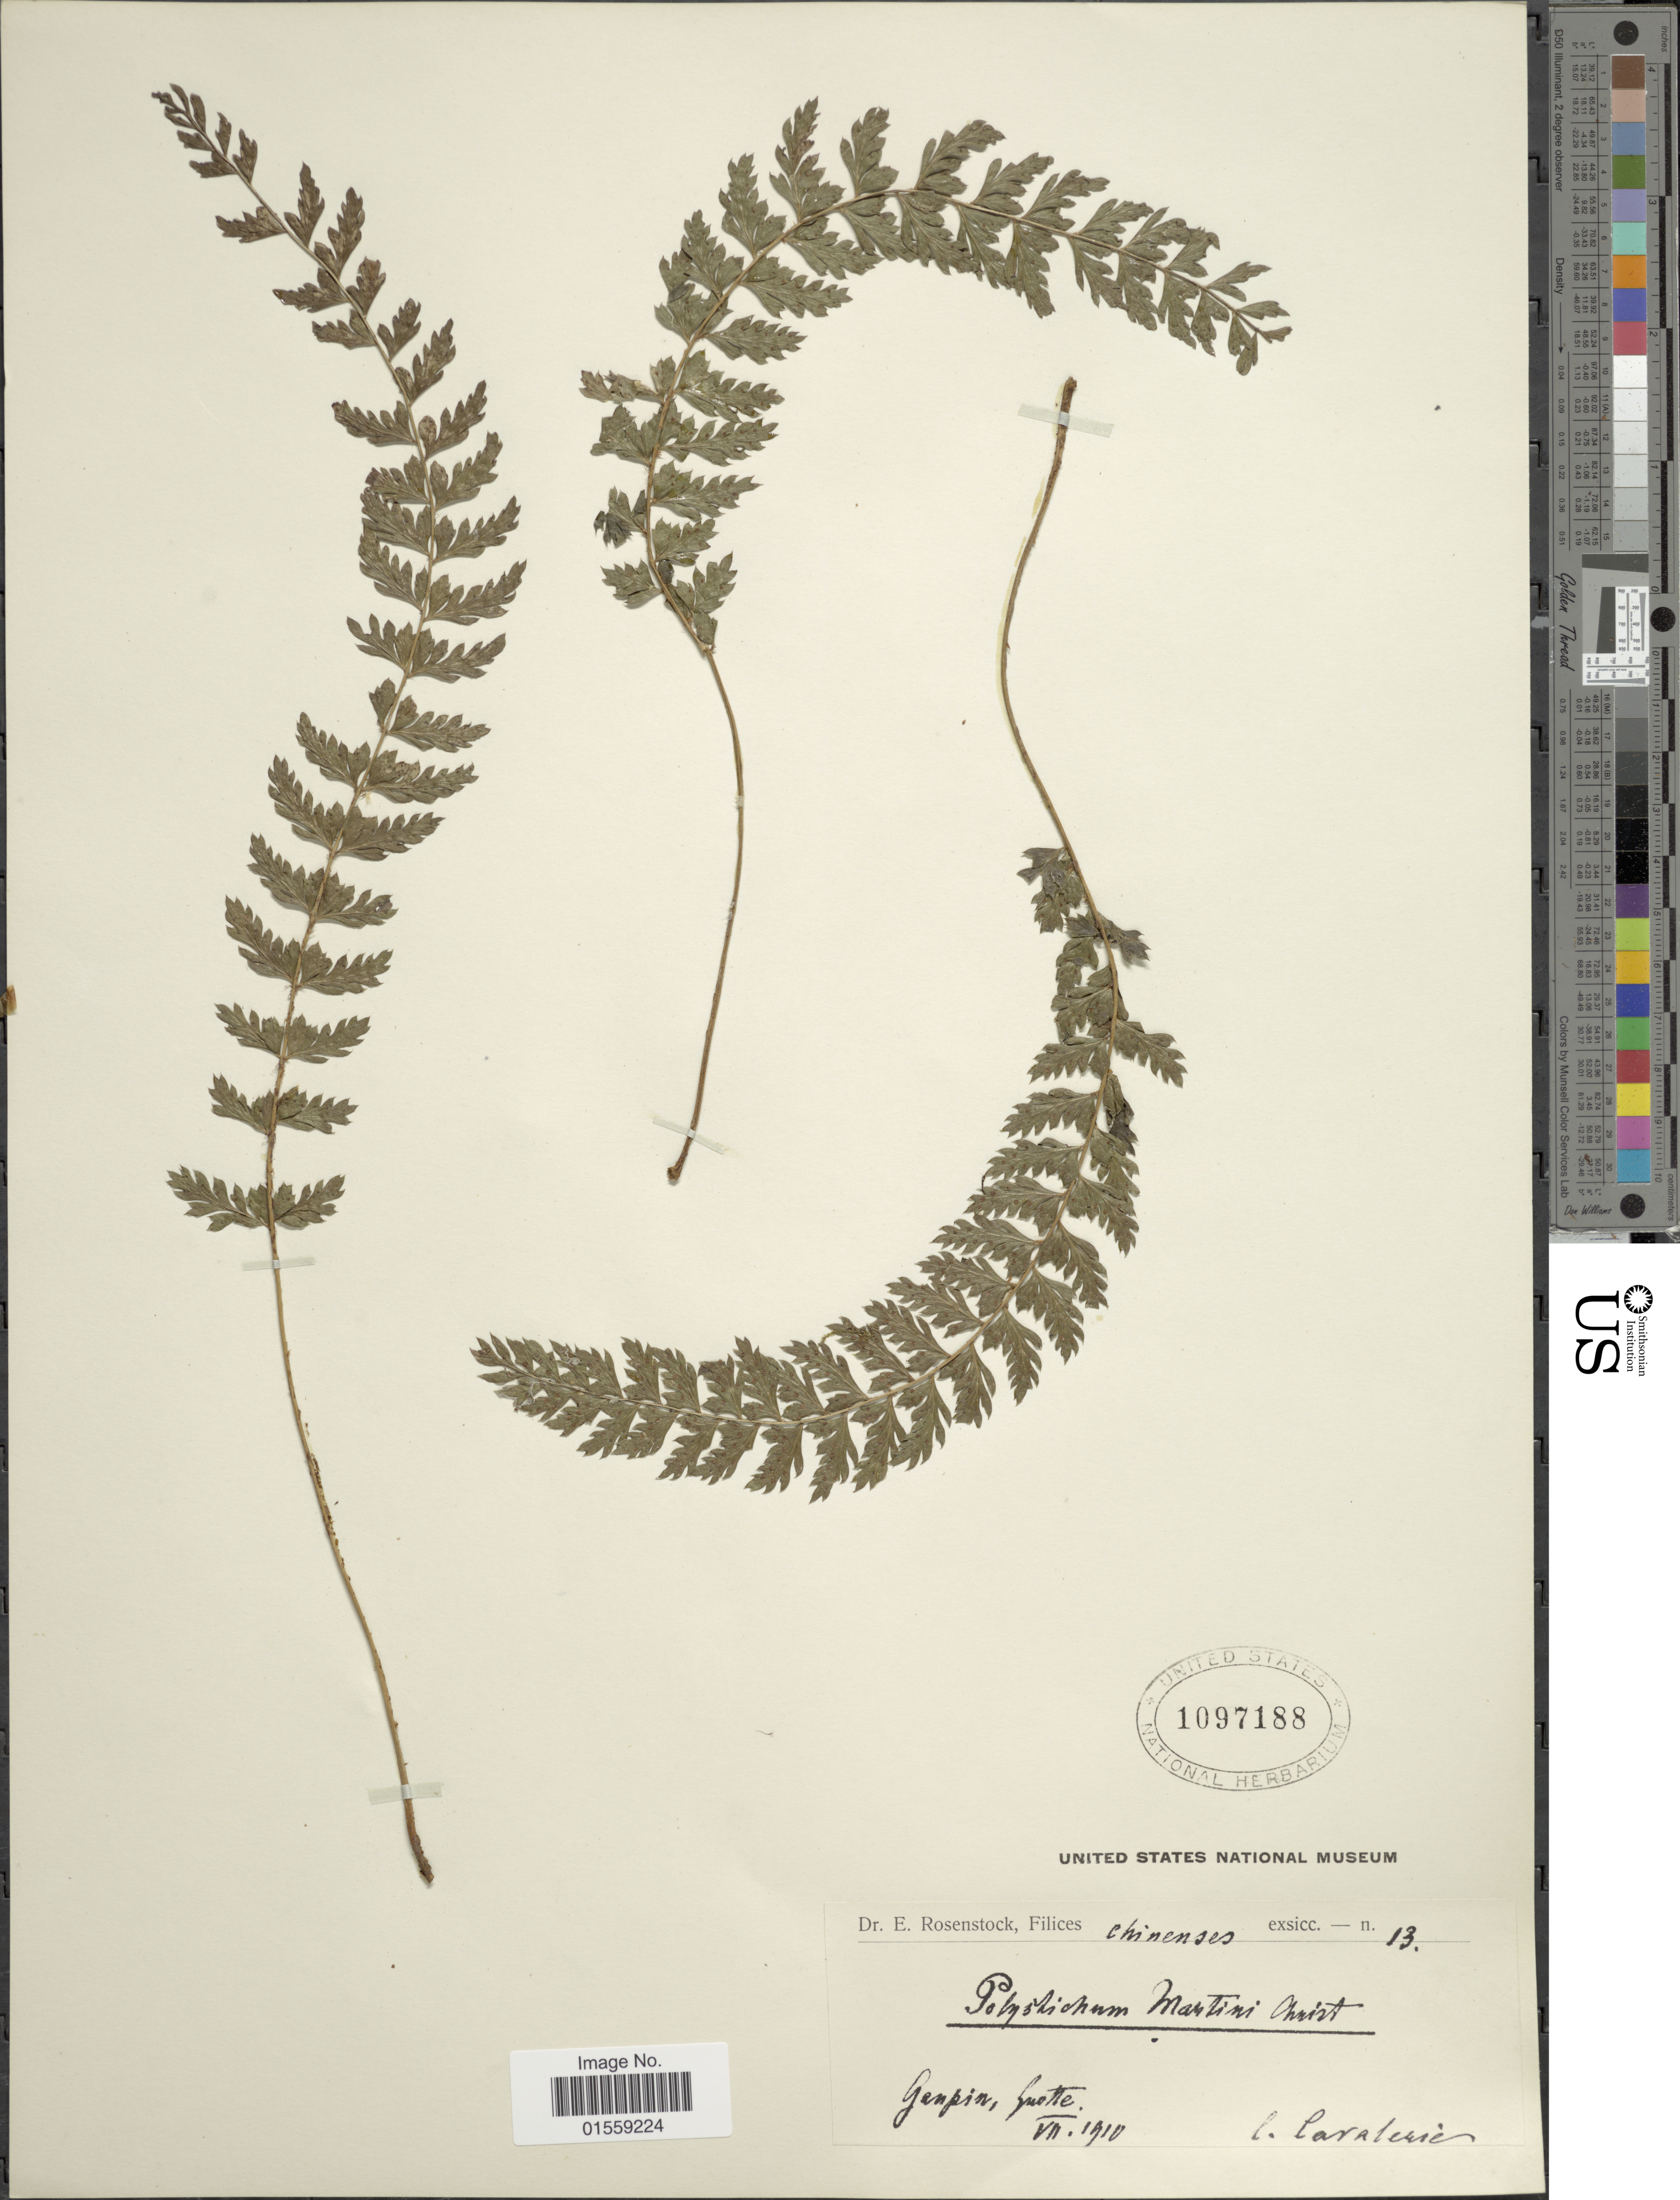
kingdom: Plantae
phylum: Tracheophyta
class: Polypodiopsida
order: Polypodiales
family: Dryopteridaceae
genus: Polystichum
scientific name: Polystichum martinii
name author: Christ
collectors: -. Cavalerie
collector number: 13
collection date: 1910-07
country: China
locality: Chinenses, Genpin, Guette [interpreted]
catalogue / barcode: US 1097188